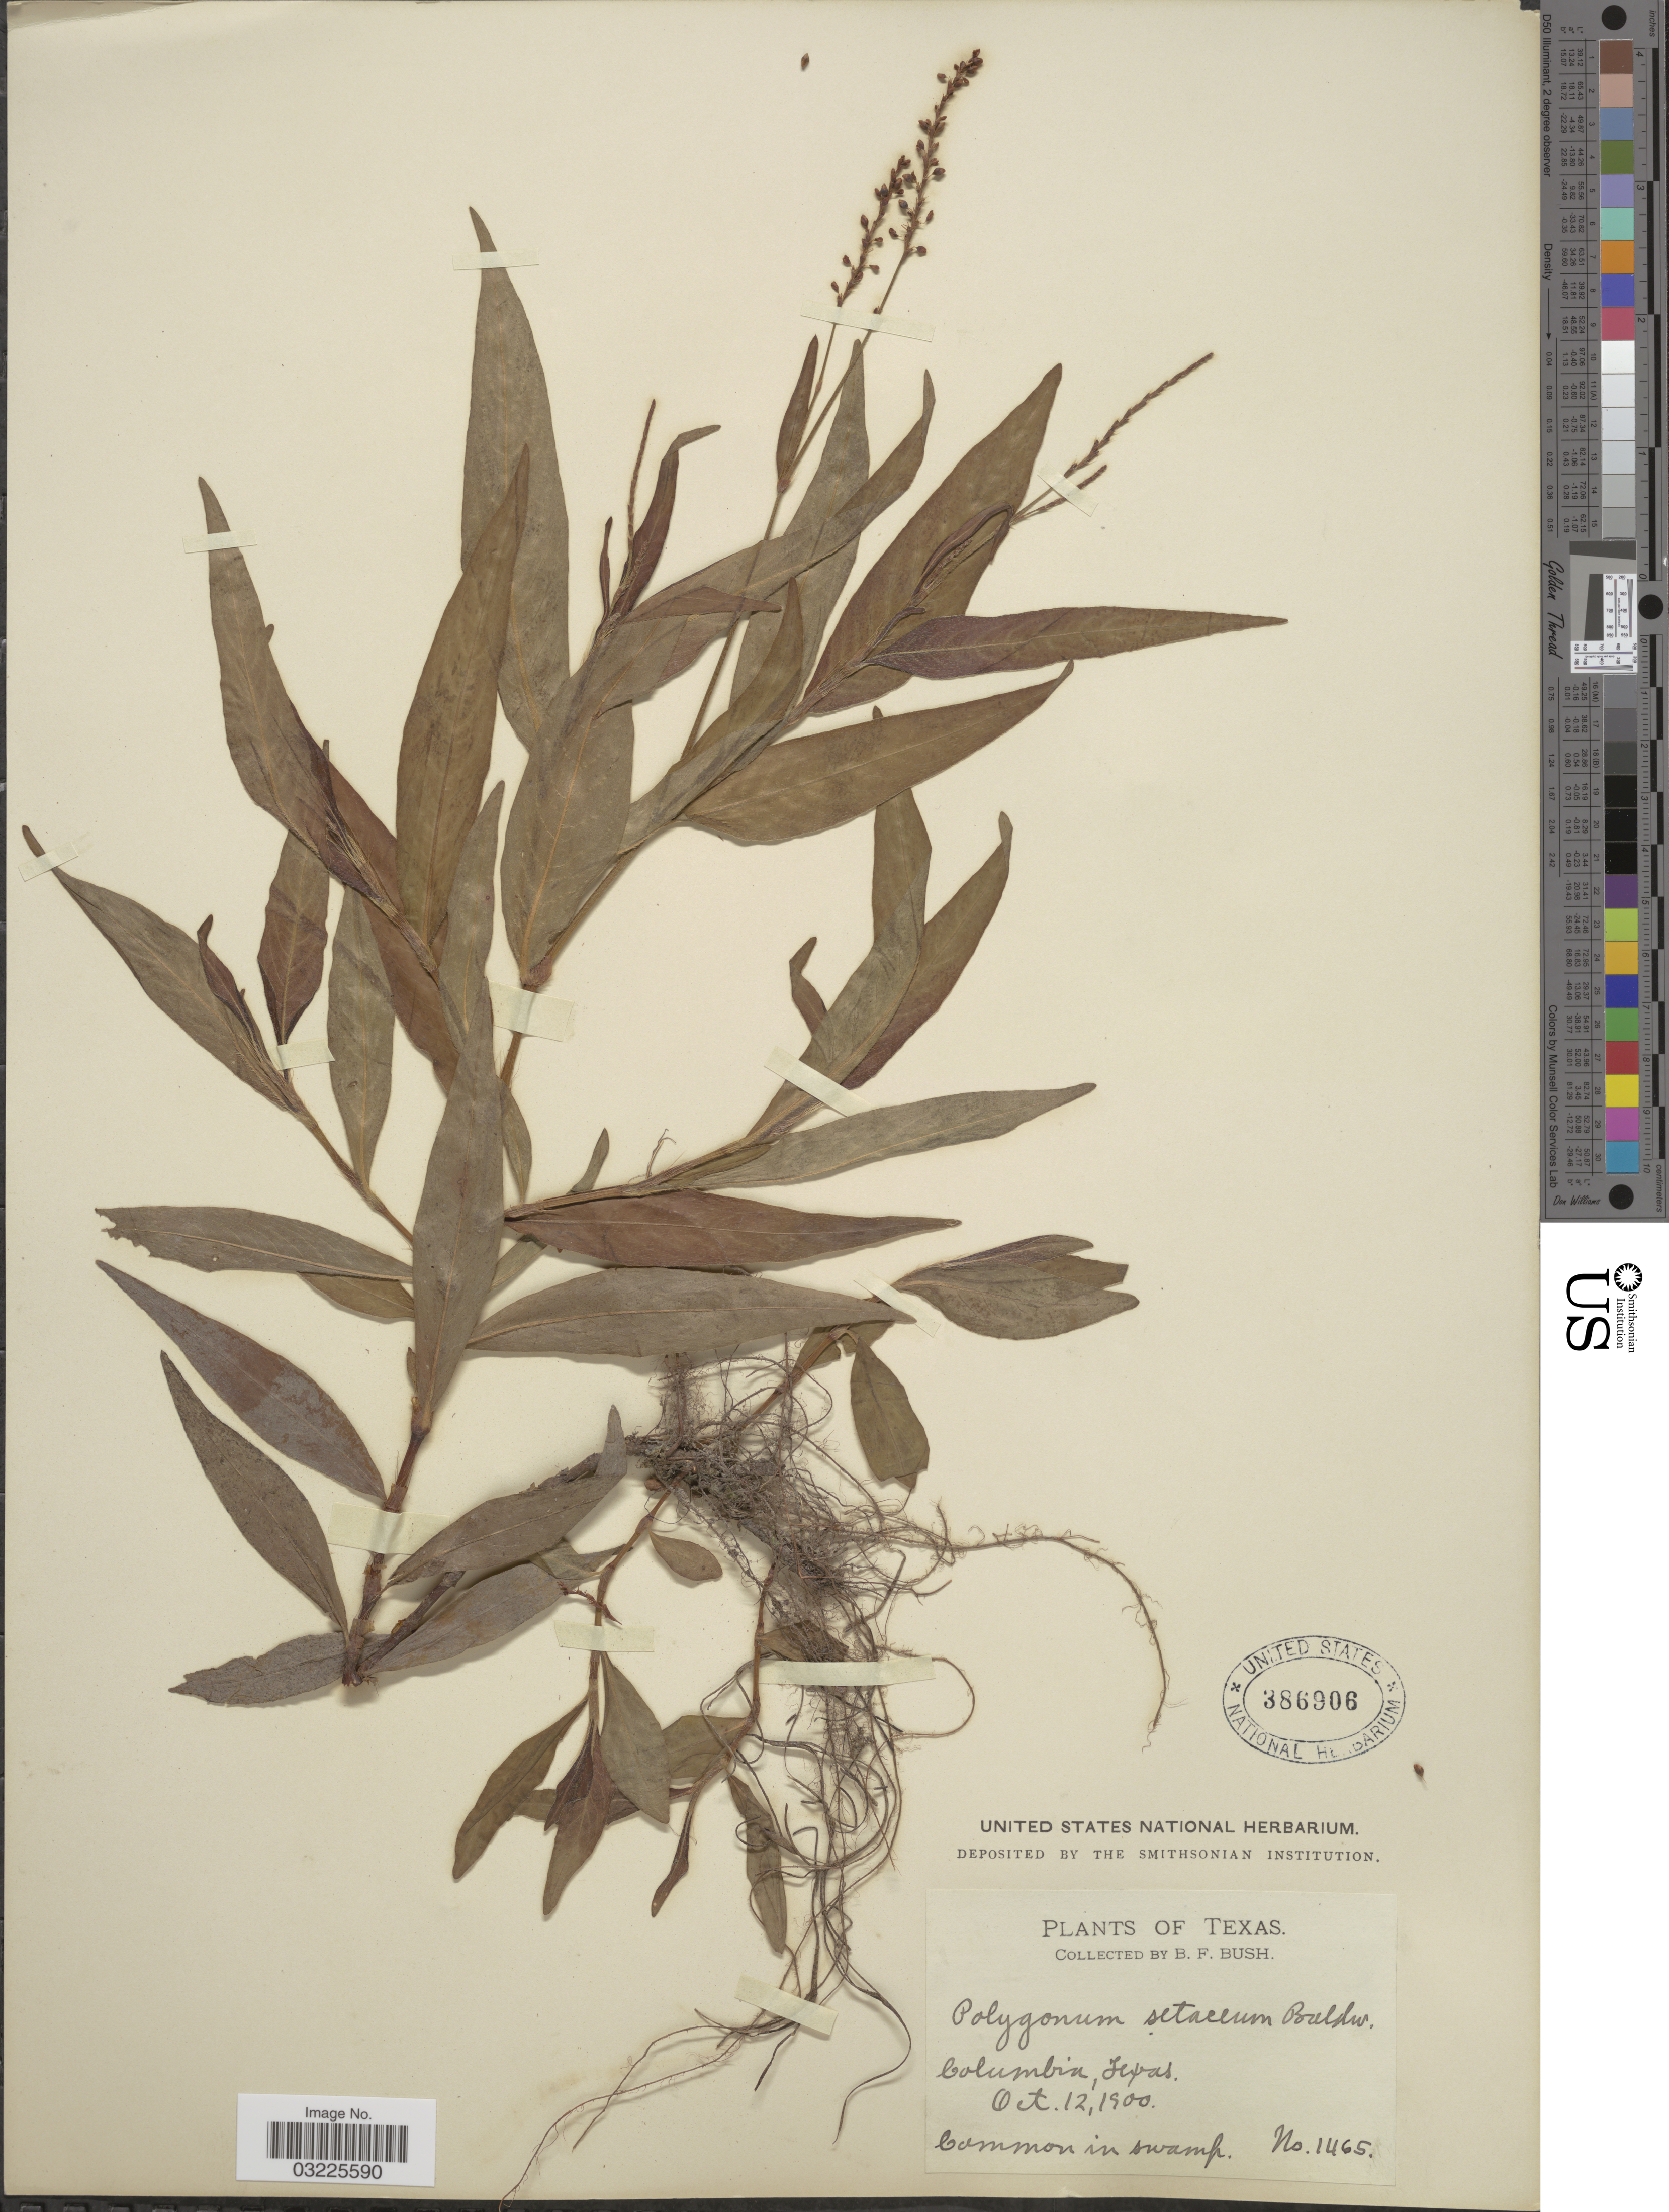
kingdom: Plantae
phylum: Tracheophyta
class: Magnoliopsida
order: Caryophyllales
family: Polygonaceae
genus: Persicaria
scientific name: Persicaria setacea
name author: Small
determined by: Atha, D. E.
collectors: B. F. Bush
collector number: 1465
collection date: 1900-10-12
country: United States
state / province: Texas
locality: Columbia.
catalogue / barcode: US 386906